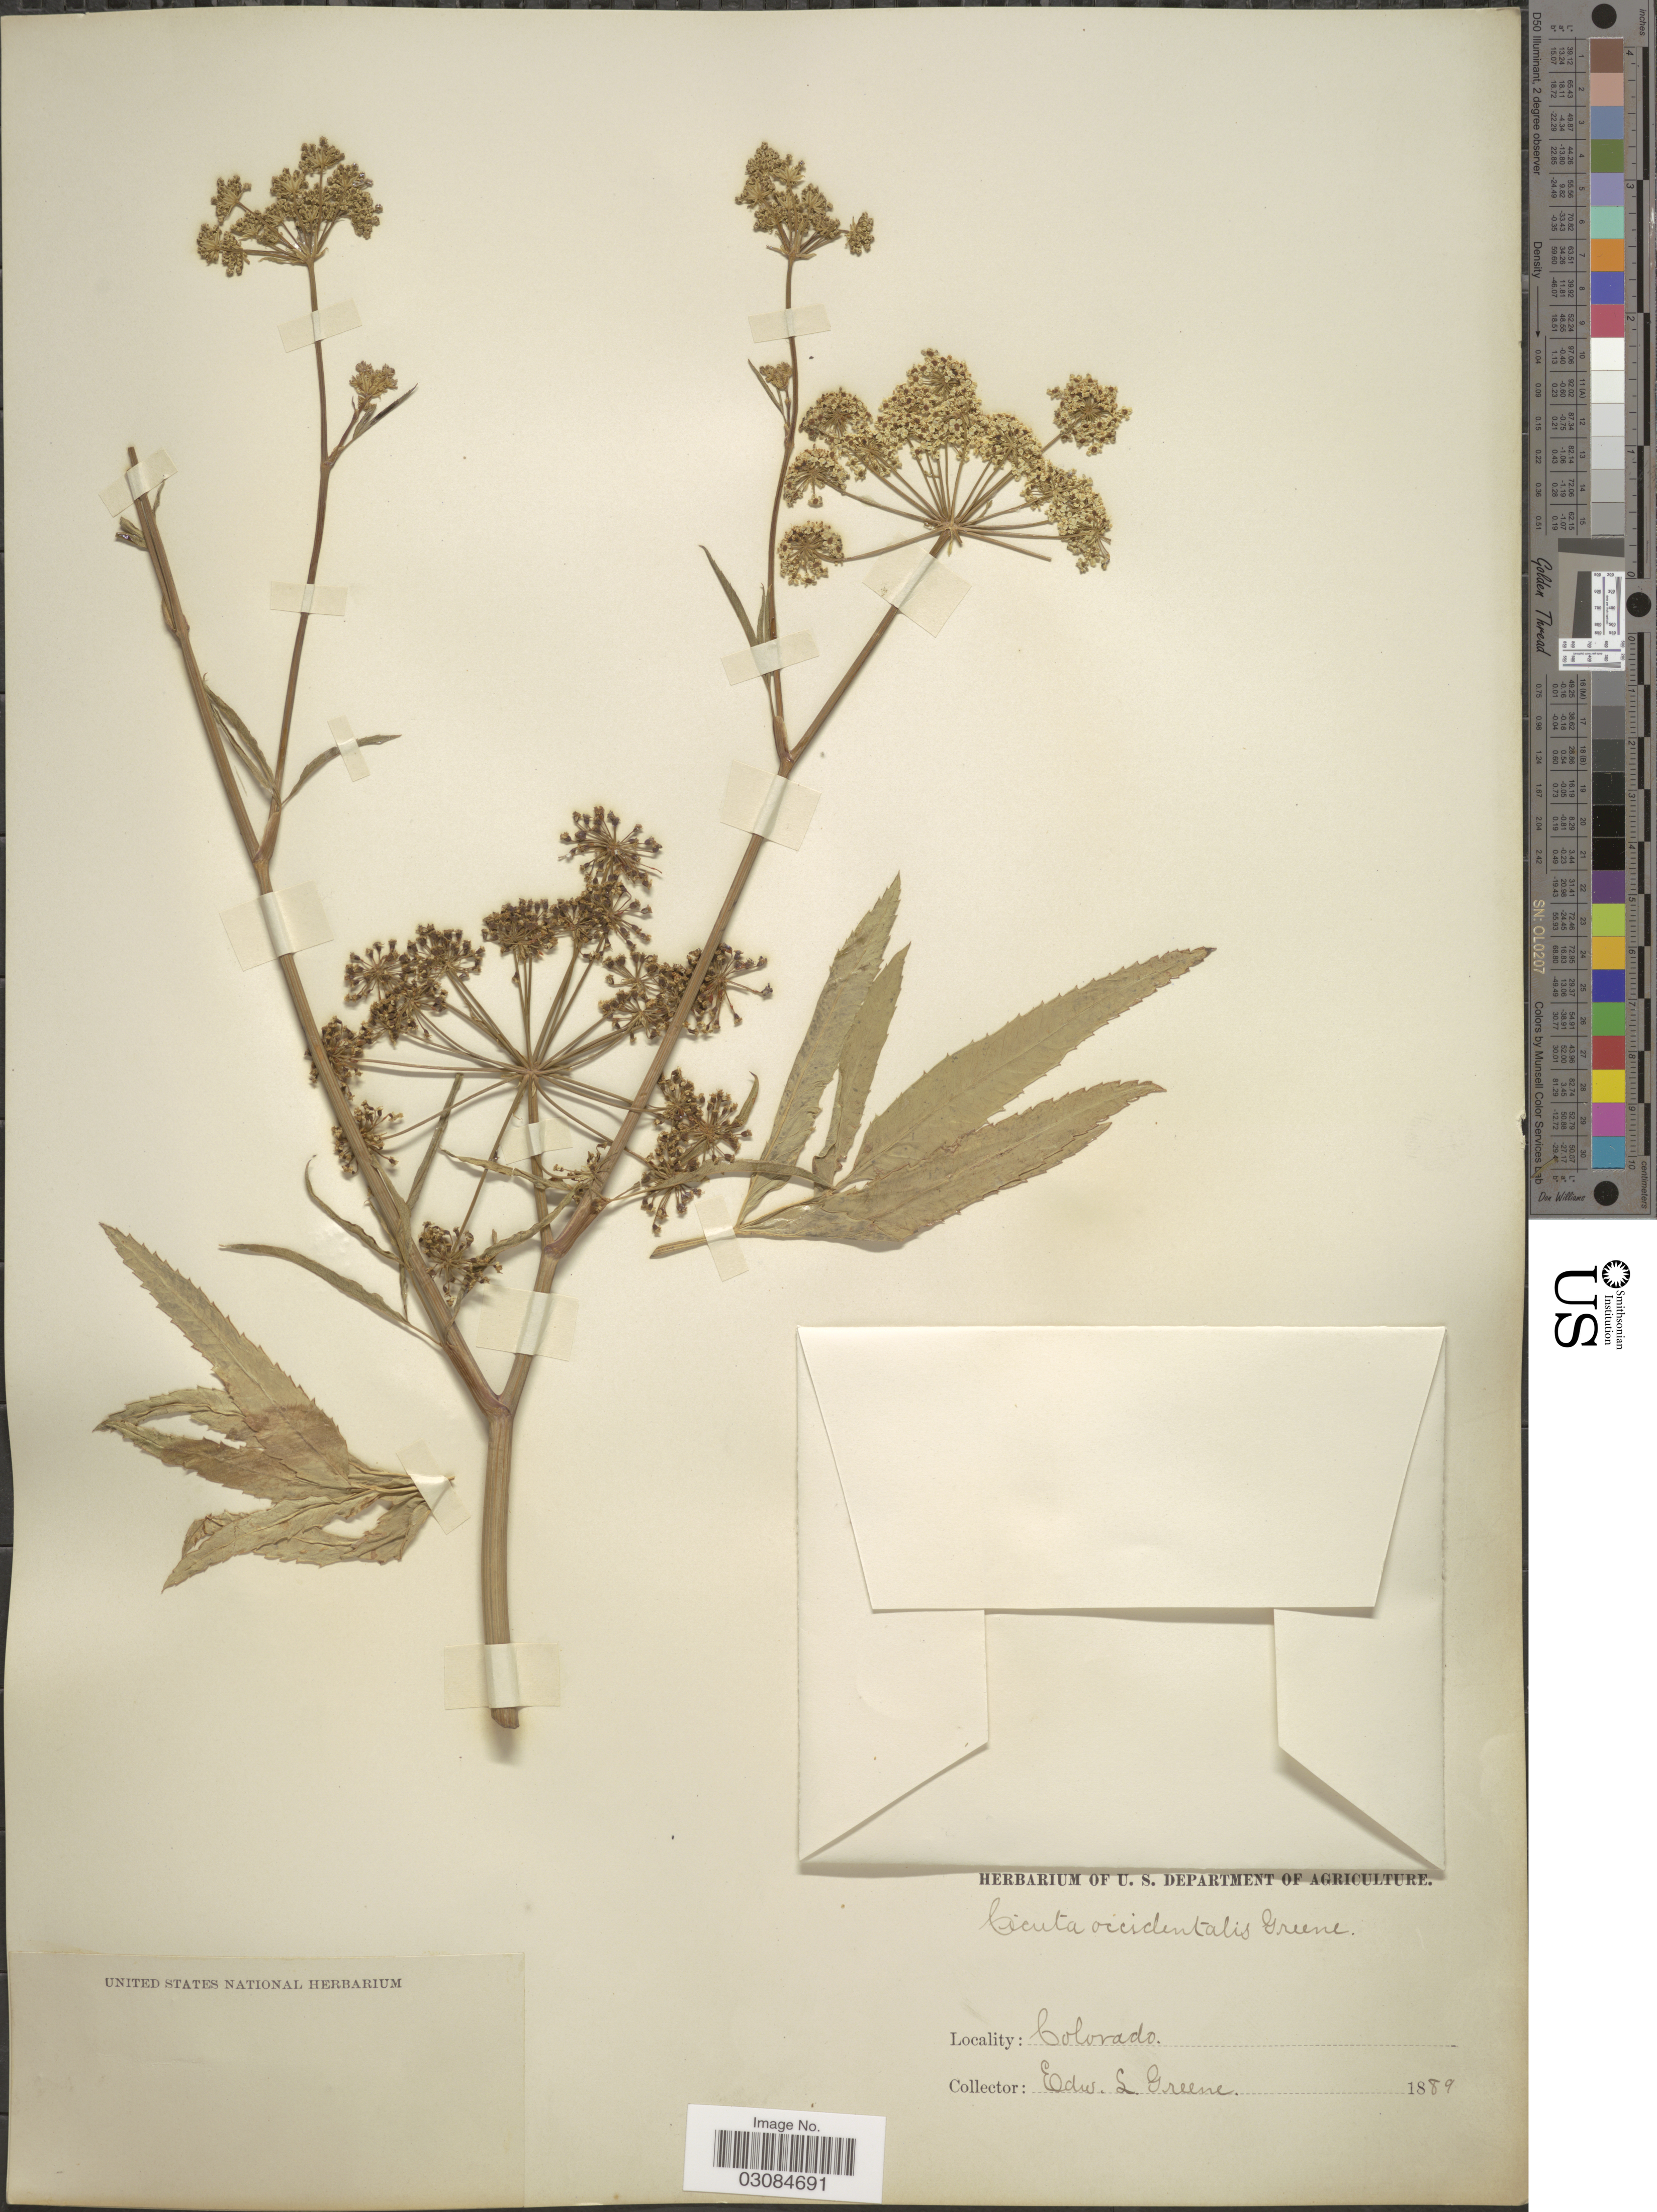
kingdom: Plantae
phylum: Tracheophyta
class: Magnoliopsida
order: Apiales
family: Apiaceae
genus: Cicuta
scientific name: Cicuta occidentalis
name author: Greene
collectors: E. L. Greene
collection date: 1889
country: United States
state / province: Colorado